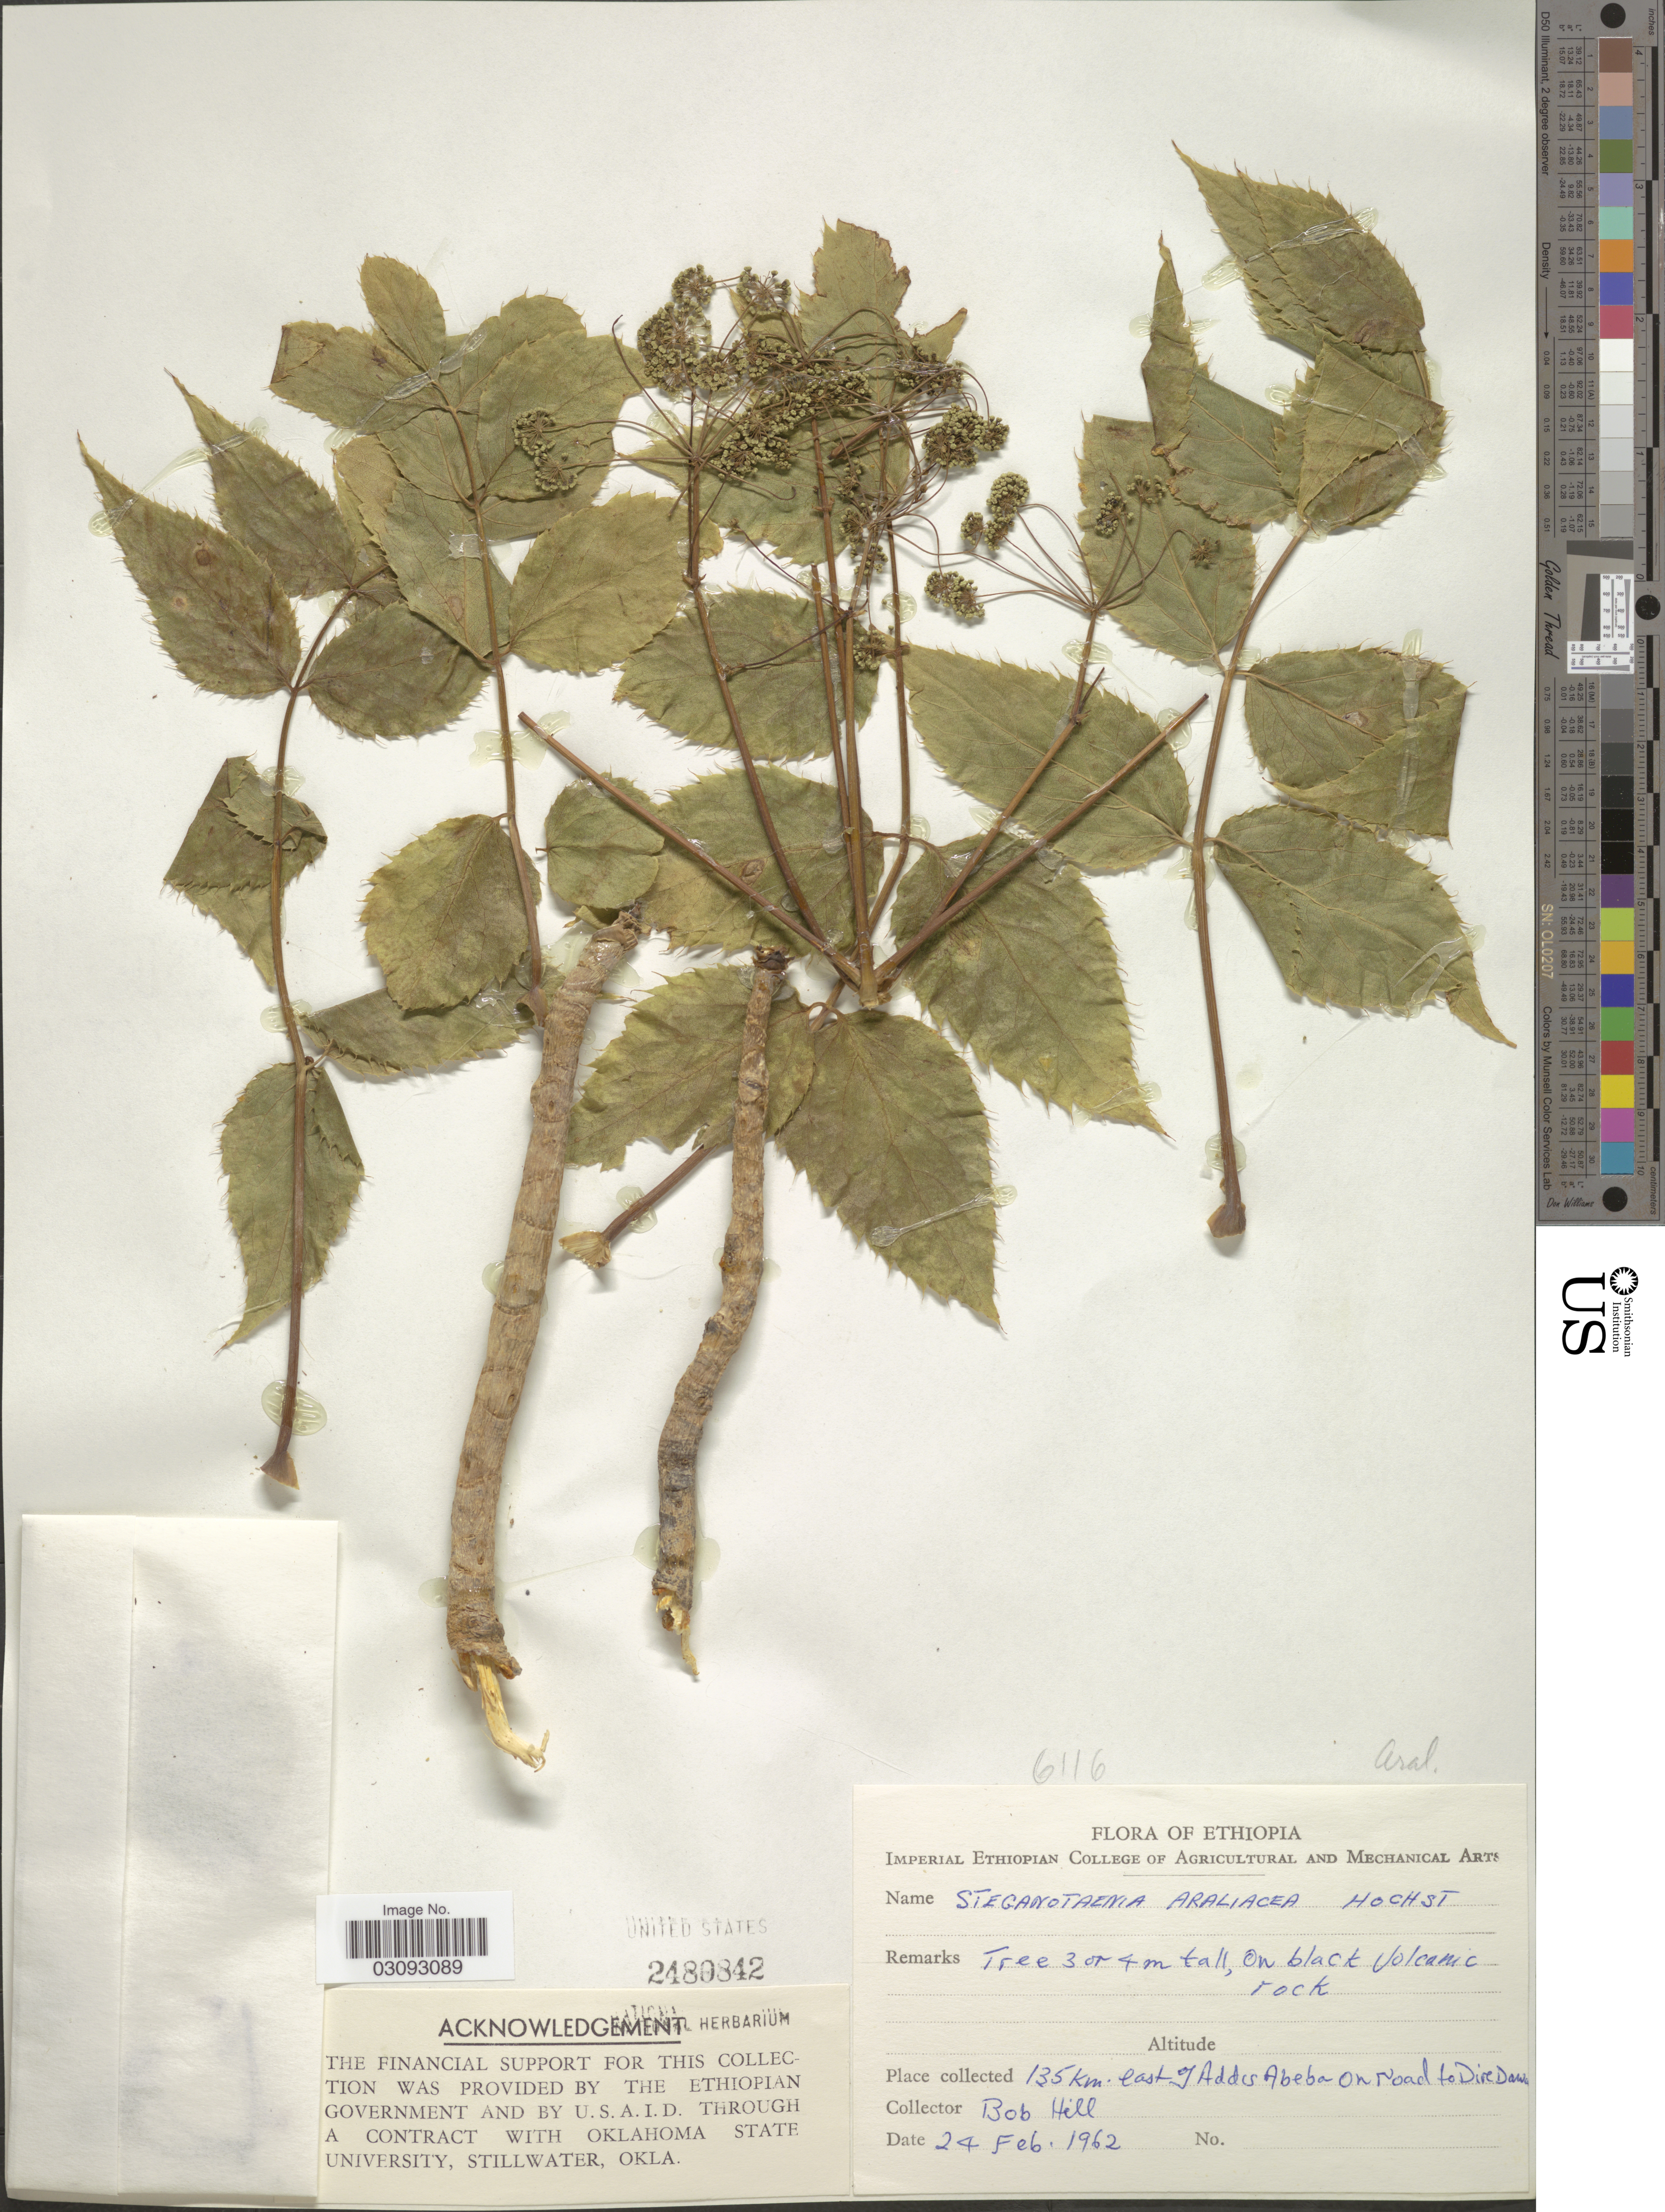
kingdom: Plantae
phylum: Tracheophyta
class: Magnoliopsida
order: Apiales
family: Apiaceae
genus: Peucedanum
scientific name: Peucedanum araliaceum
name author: (Hochst.) Benth. & Hook. f. ex Vatke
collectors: B. Hill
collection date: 1962-02-24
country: Ethiopia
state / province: Addis Ababa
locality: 135 km. east of Addis Abeba on road to Dire Dawa.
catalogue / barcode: US 2480842